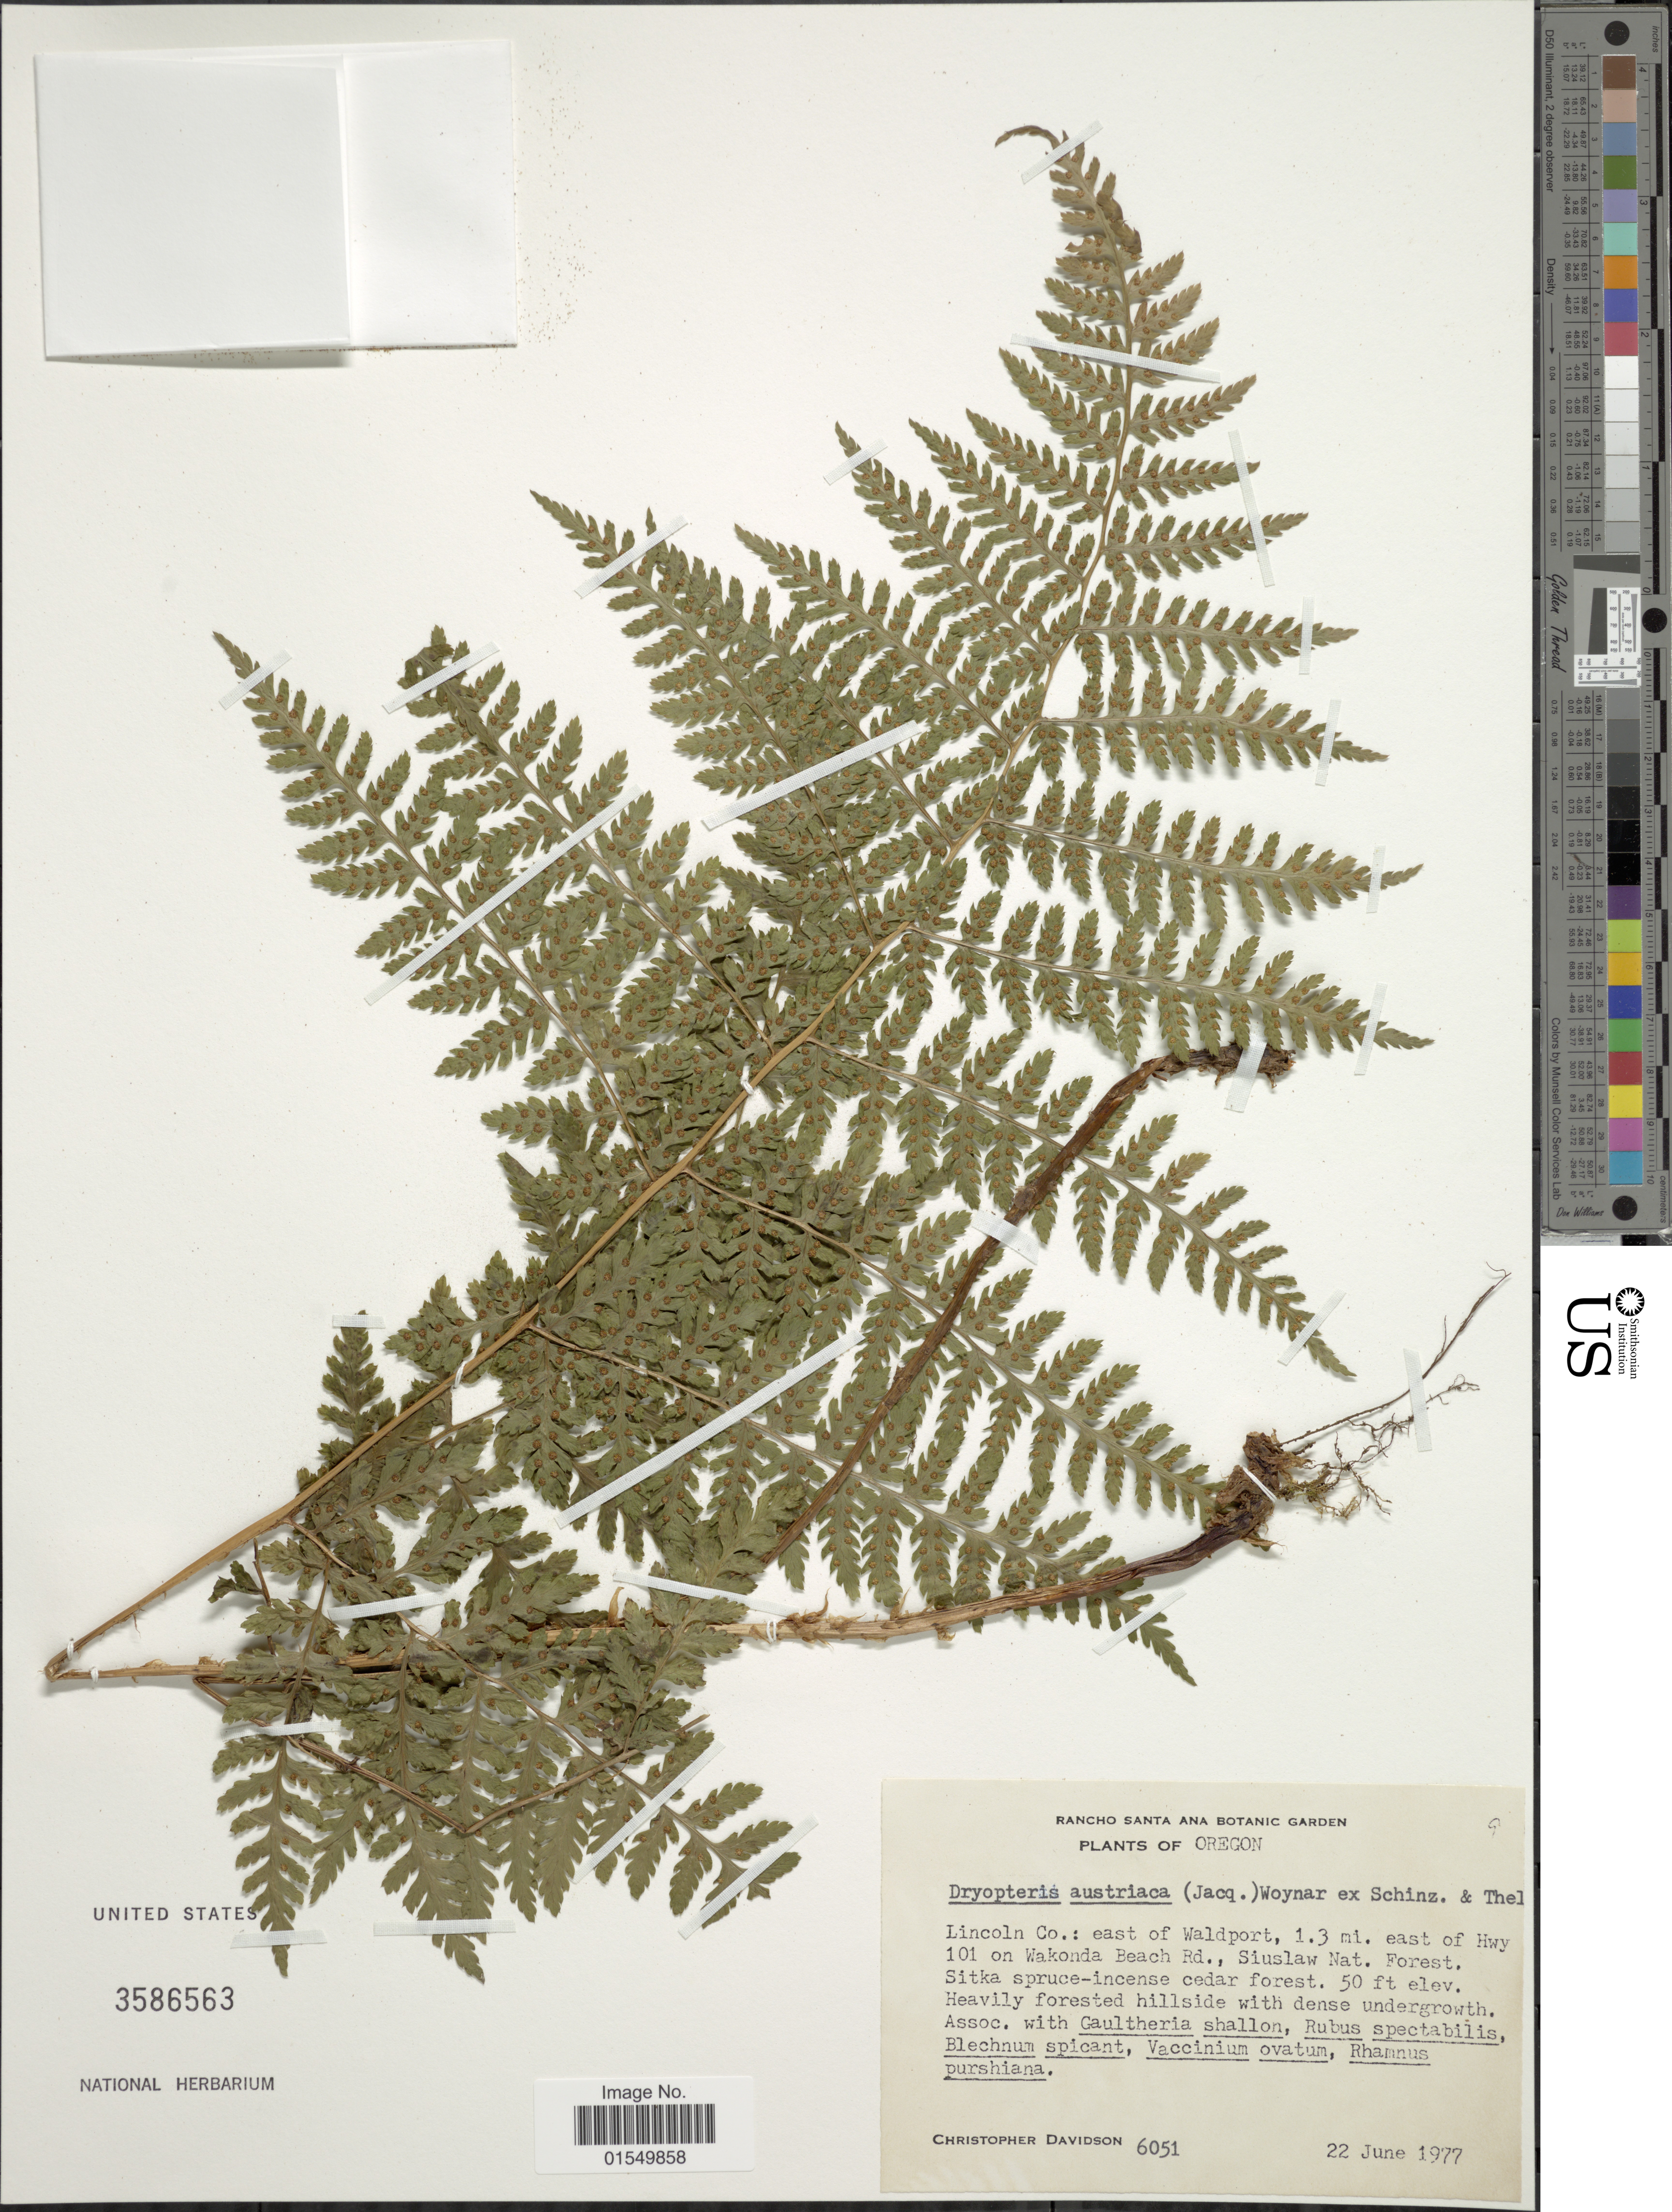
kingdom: Plantae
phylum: Tracheophyta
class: Polypodiopsida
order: Polypodiales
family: Dryopteridaceae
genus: Dryopteris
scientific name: Dryopteris austriaca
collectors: C. Davidson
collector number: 6051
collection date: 1977-06-22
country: United States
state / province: Oregon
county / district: Lincoln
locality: Lincoln Co': east of Waldport, 1.3 mi. east of Hwy 101 on Wakonda Beach Rd., Siuslaw Nat. Forest, Sitka spruce-incense cedar forest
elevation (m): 15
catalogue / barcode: US 3586563